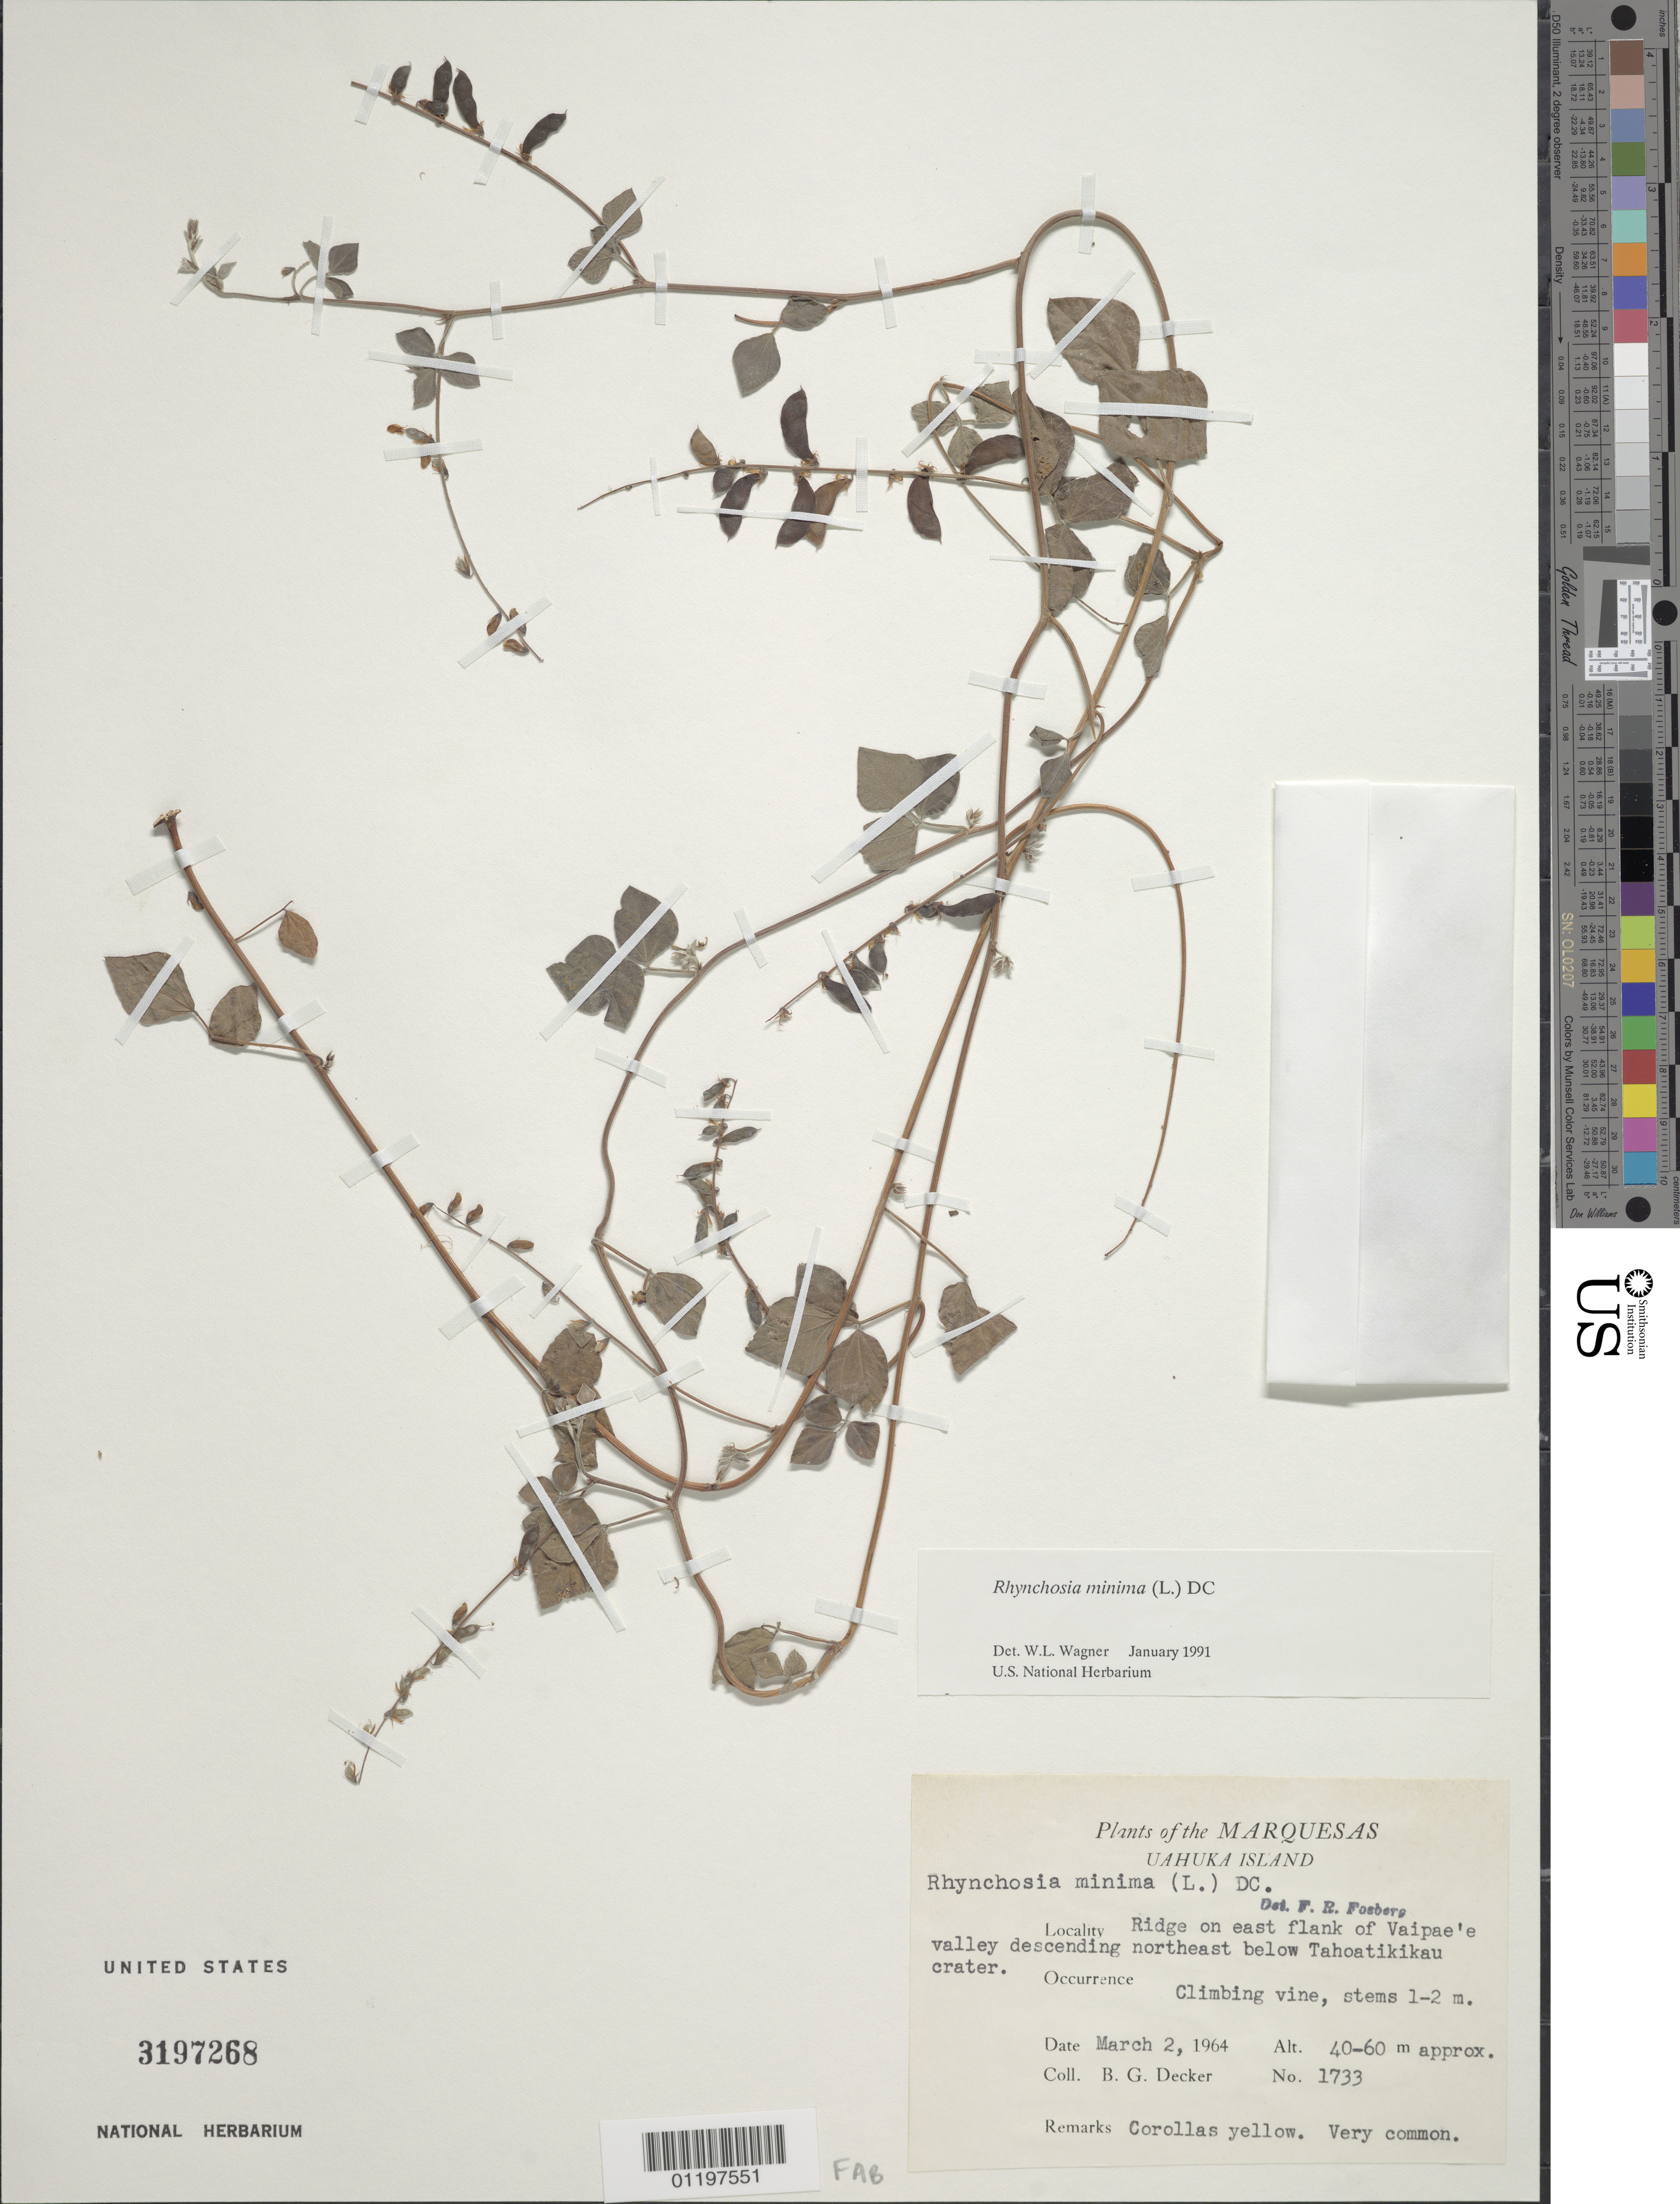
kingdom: Plantae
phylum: Tracheophyta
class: Magnoliopsida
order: Fabales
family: Fabaceae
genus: Rhynchosia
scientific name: Rhynchosia minima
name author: (L.) DC.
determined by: Wagner, W. L., (BOT), Smithsonian Institution - National Museum of Natural History (UNITED STATES)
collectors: B. G. Decker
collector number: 1733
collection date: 1964-03-02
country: French Polynesia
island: Ua Huka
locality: ridge on E flank of Vaipae'e Valley descending NE below Tahoatikikau crater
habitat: Very common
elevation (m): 40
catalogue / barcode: US 3197268